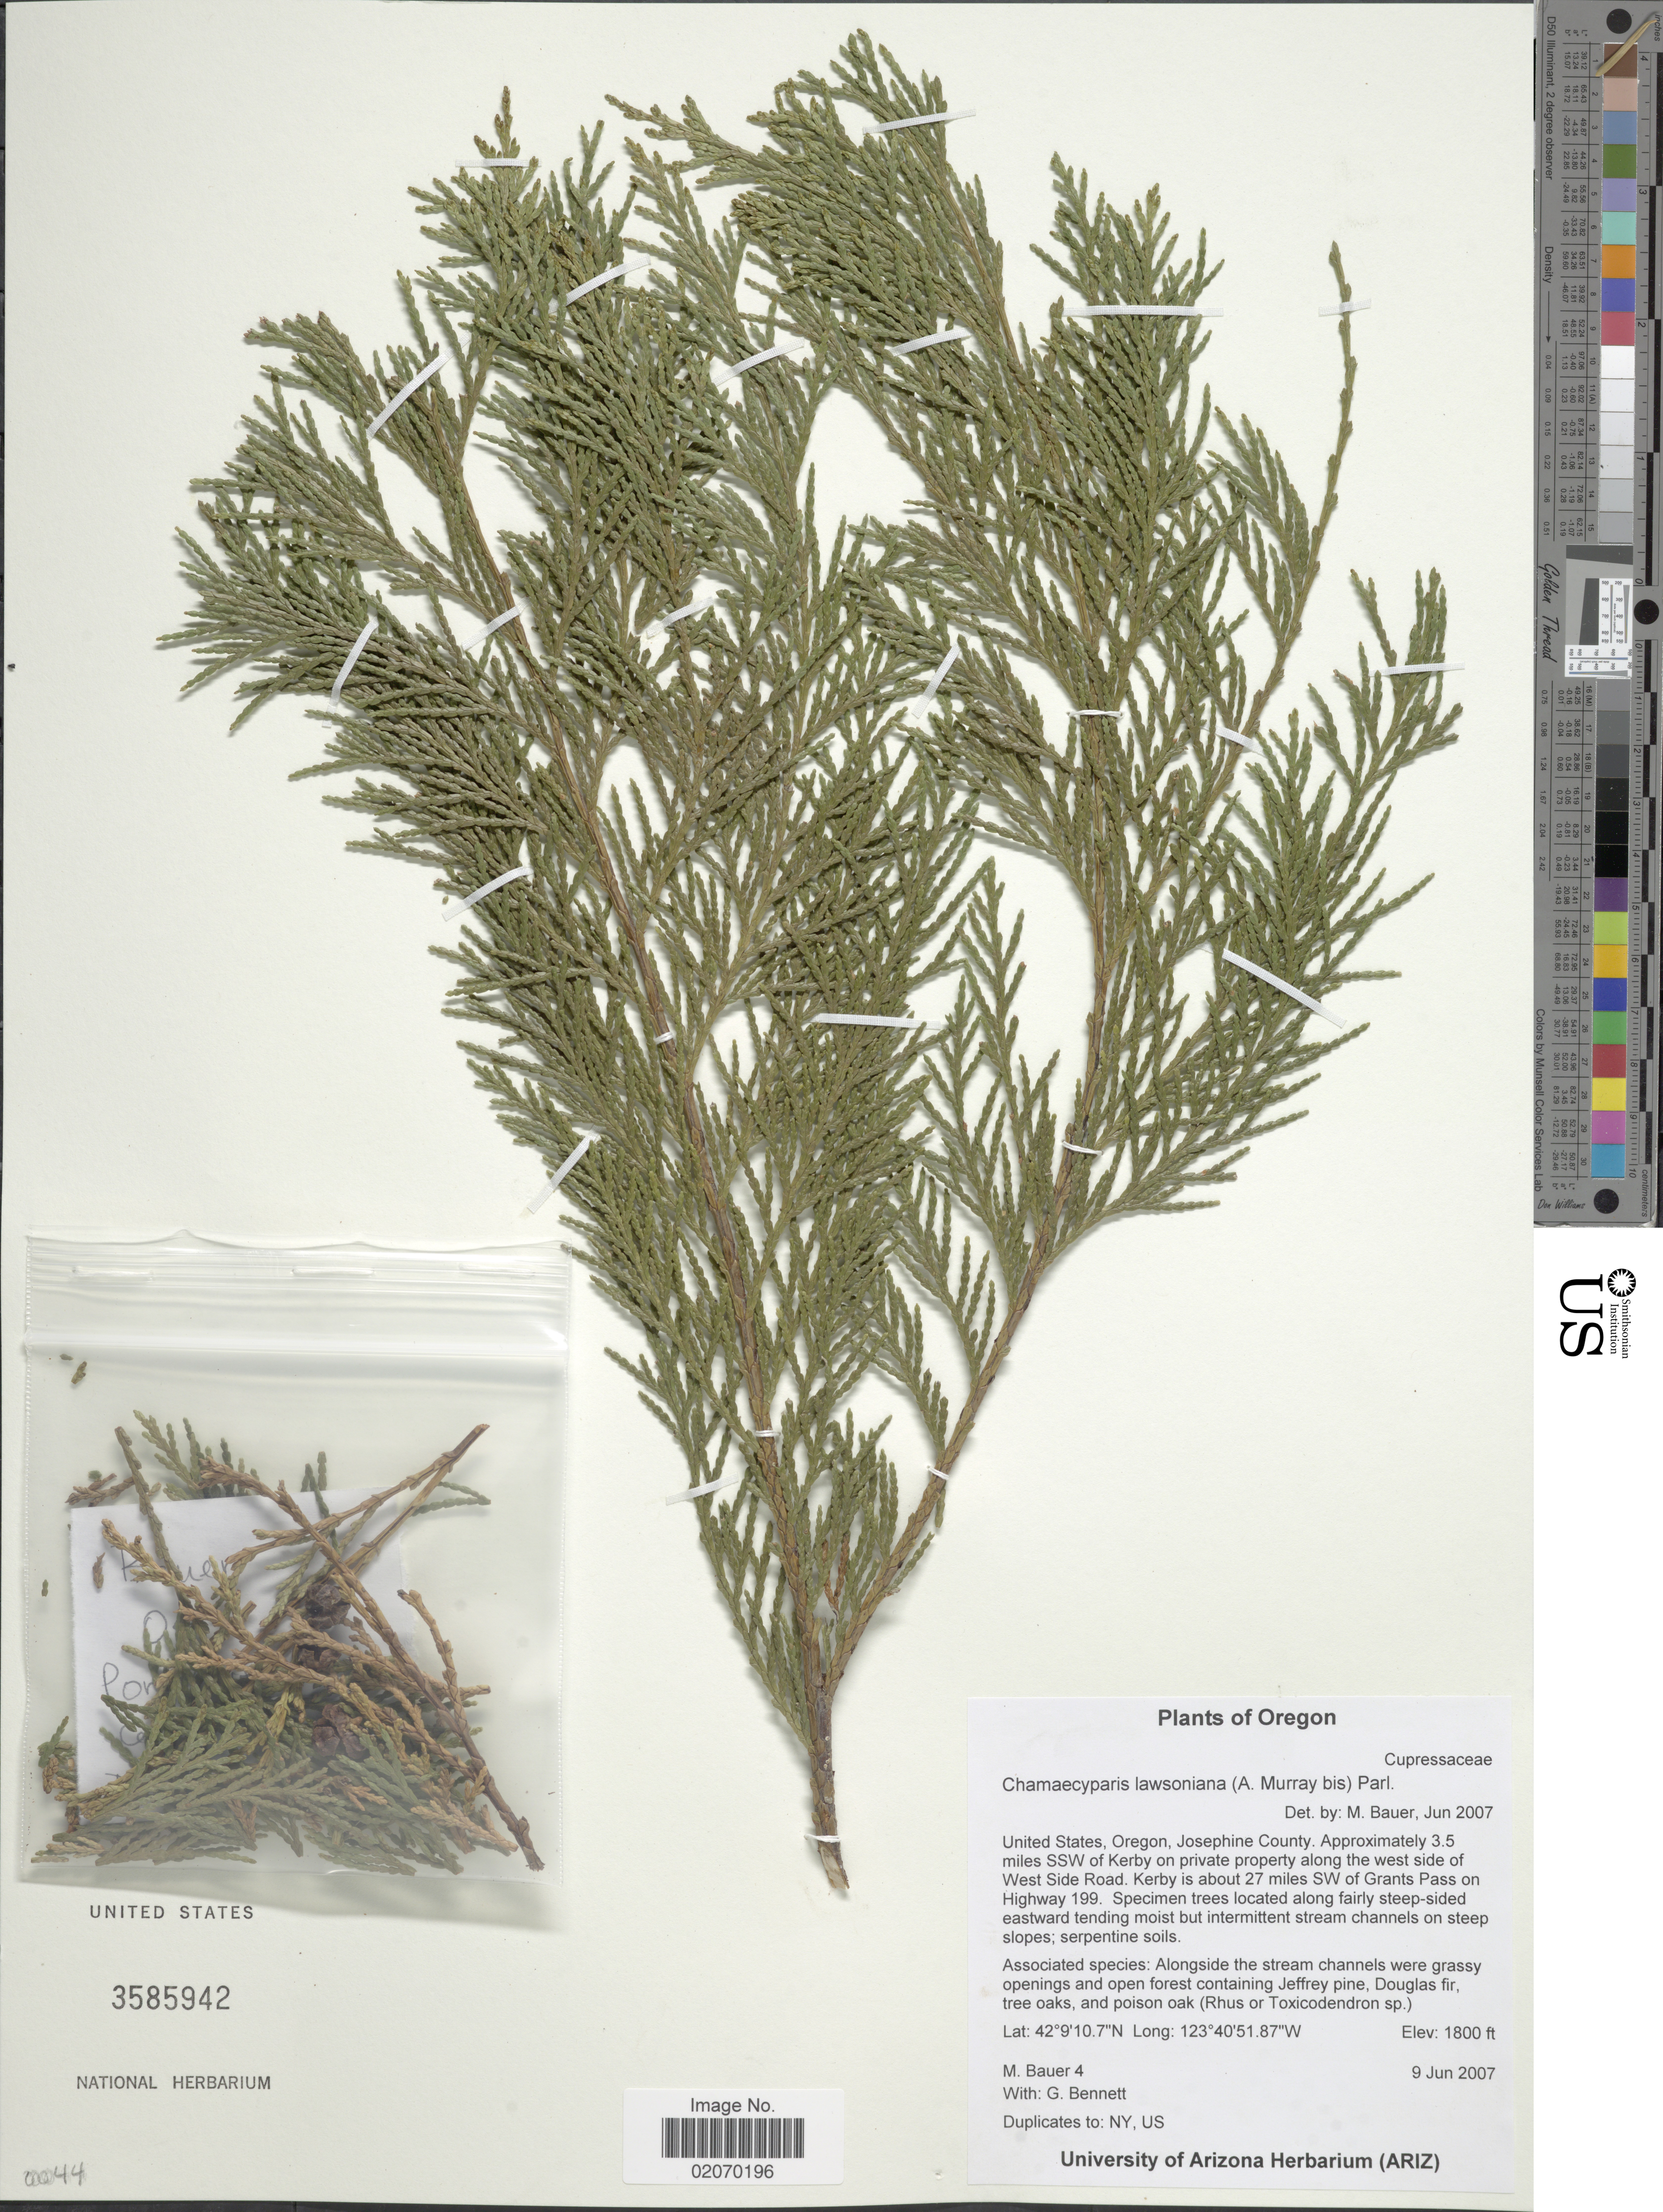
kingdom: Plantae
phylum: Tracheophyta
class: Pinopsida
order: Pinales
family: Cupressaceae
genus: Chamaecyparis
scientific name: Chamaecyparis lawsoniana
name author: (A. Murray bis) Parl.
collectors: M. Bauer & G. Bennett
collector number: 4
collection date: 2007-06-09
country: United States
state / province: Oregon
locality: Josephine County. Approximately 3.5 miles SSW of Kerby on private property along the west side of West Side Road. Kerby is about 27 miles SW of Grants Pass on Highway 199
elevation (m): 549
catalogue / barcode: US 3585942